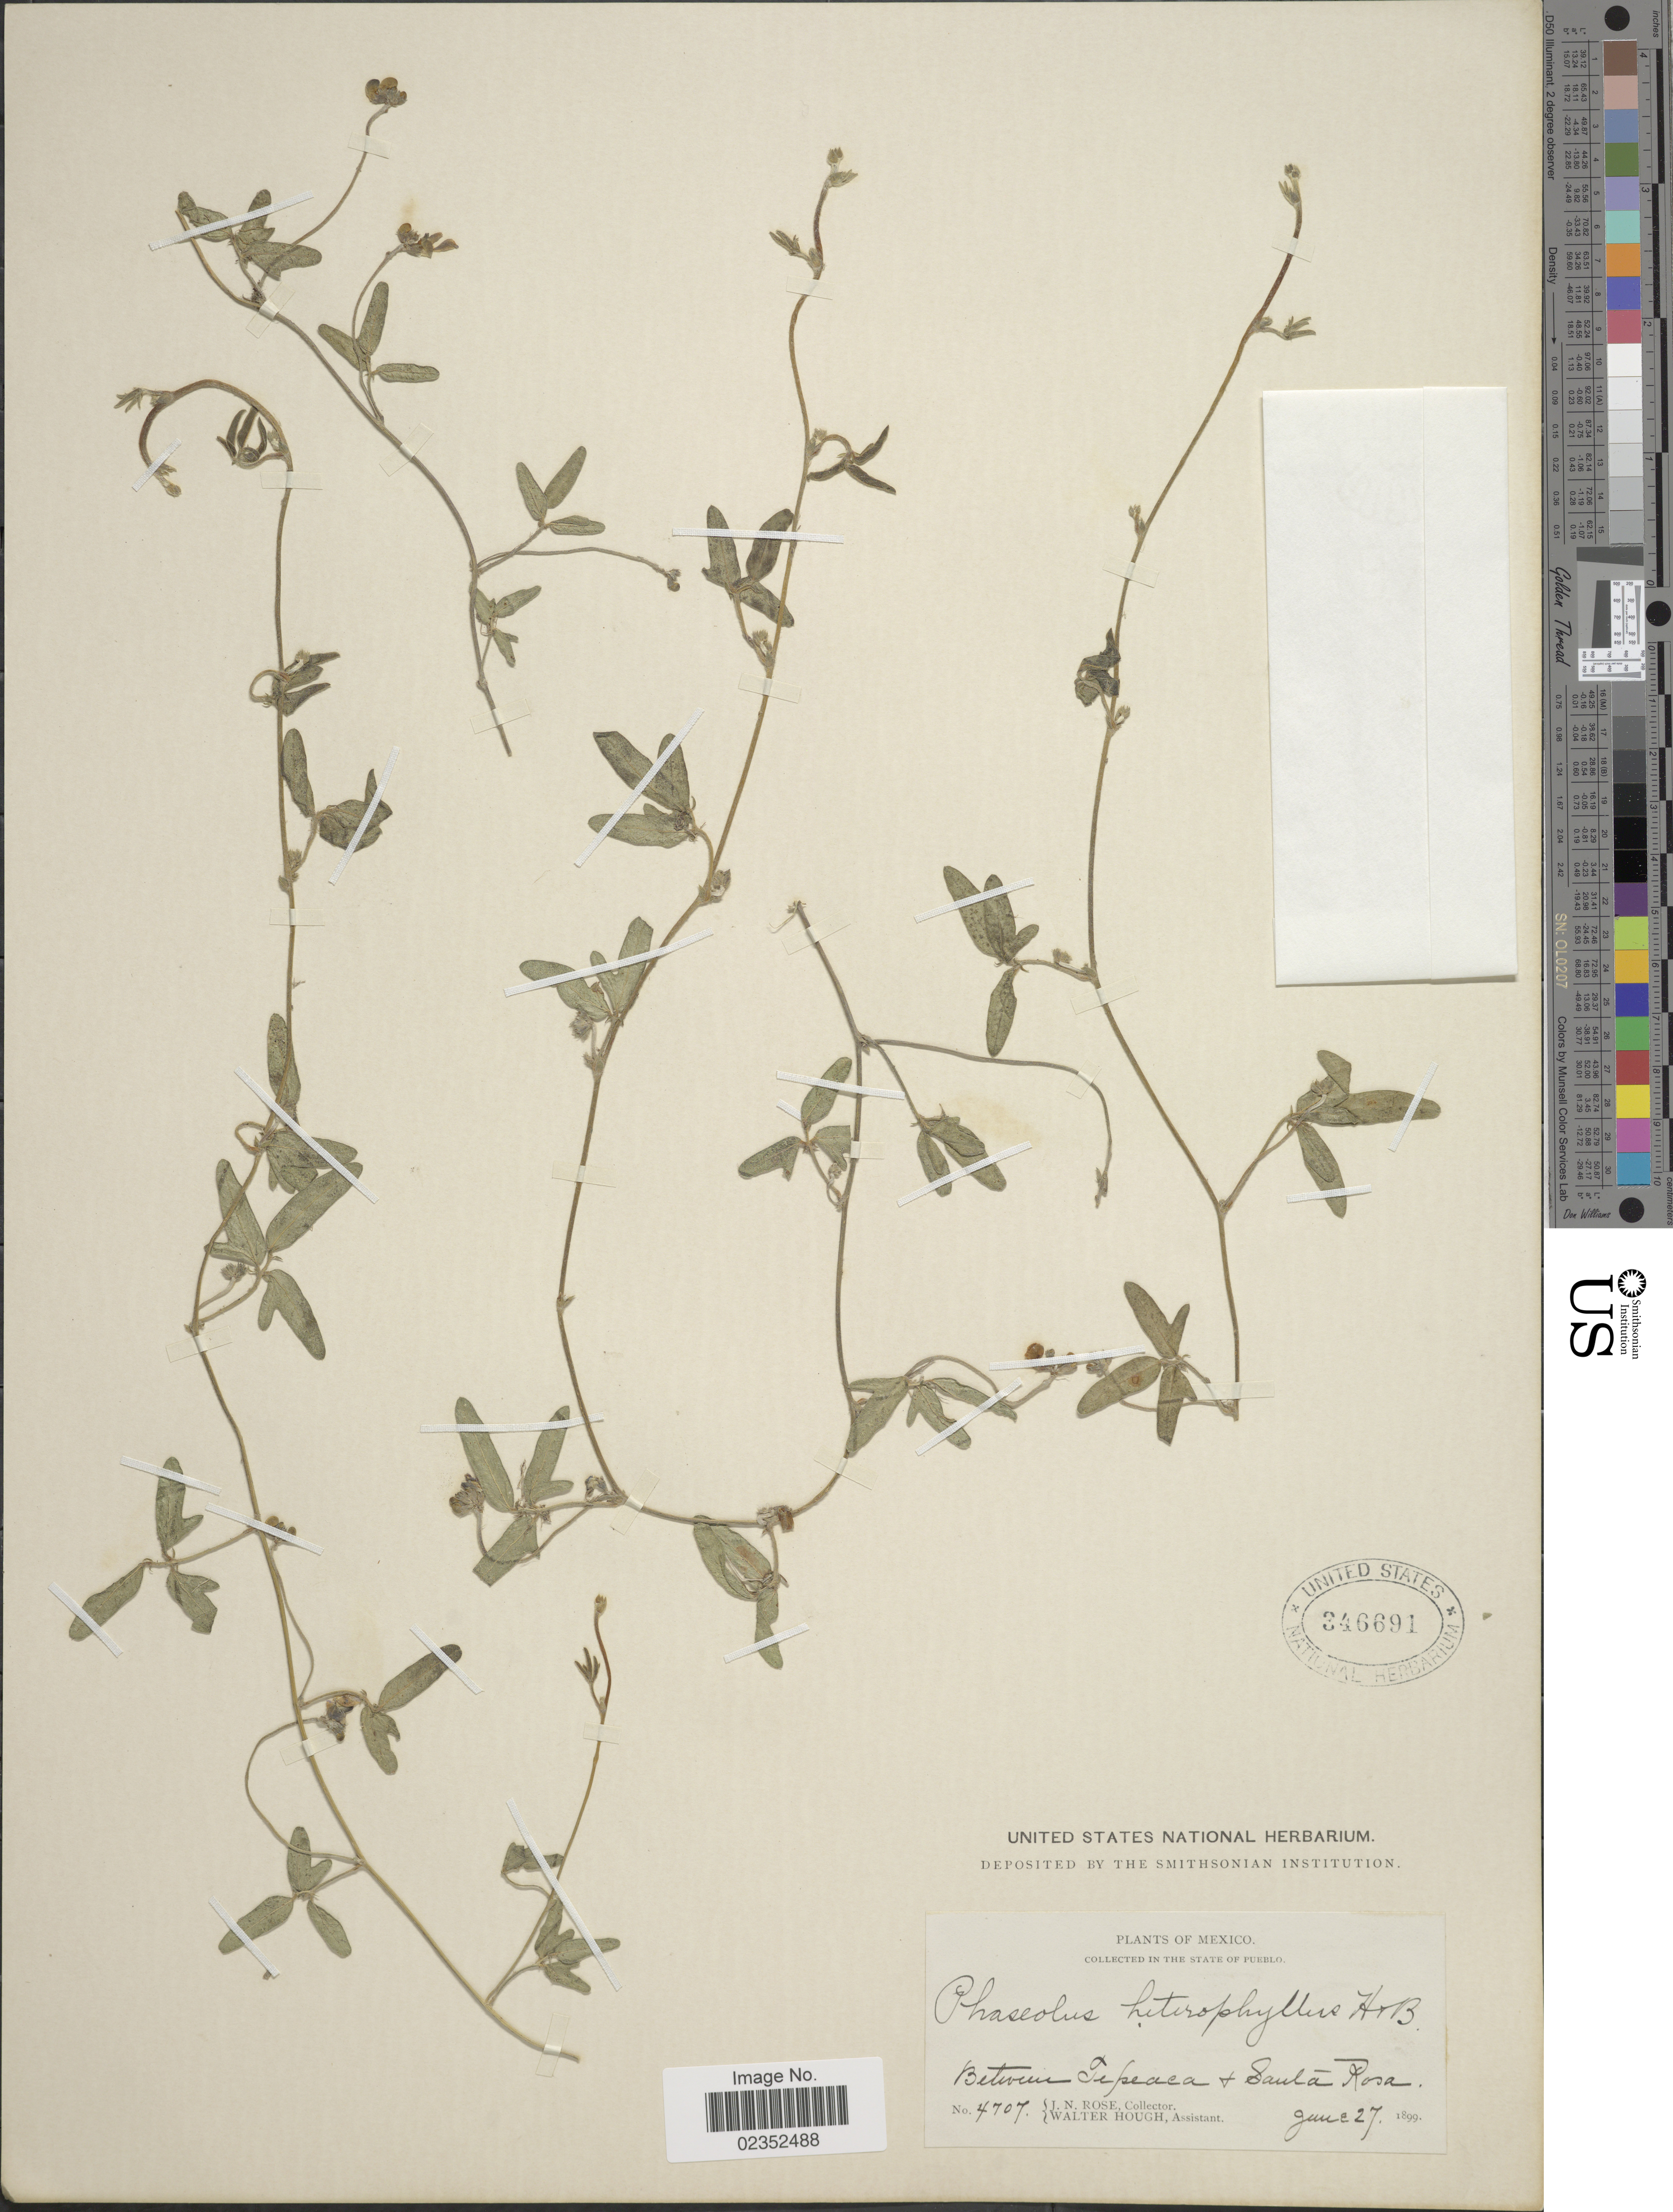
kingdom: Plantae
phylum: Tracheophyta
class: Magnoliopsida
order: Fabales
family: Fabaceae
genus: Macroptilium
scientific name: Macroptilium gibbosifolium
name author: (Ortega) A. Delgado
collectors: J. N. Rose & W. Hough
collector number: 4707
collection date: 1899-06-27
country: Mexico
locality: State of Pueblo. Between Tepeaca + Santa Rosa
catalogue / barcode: US 346691